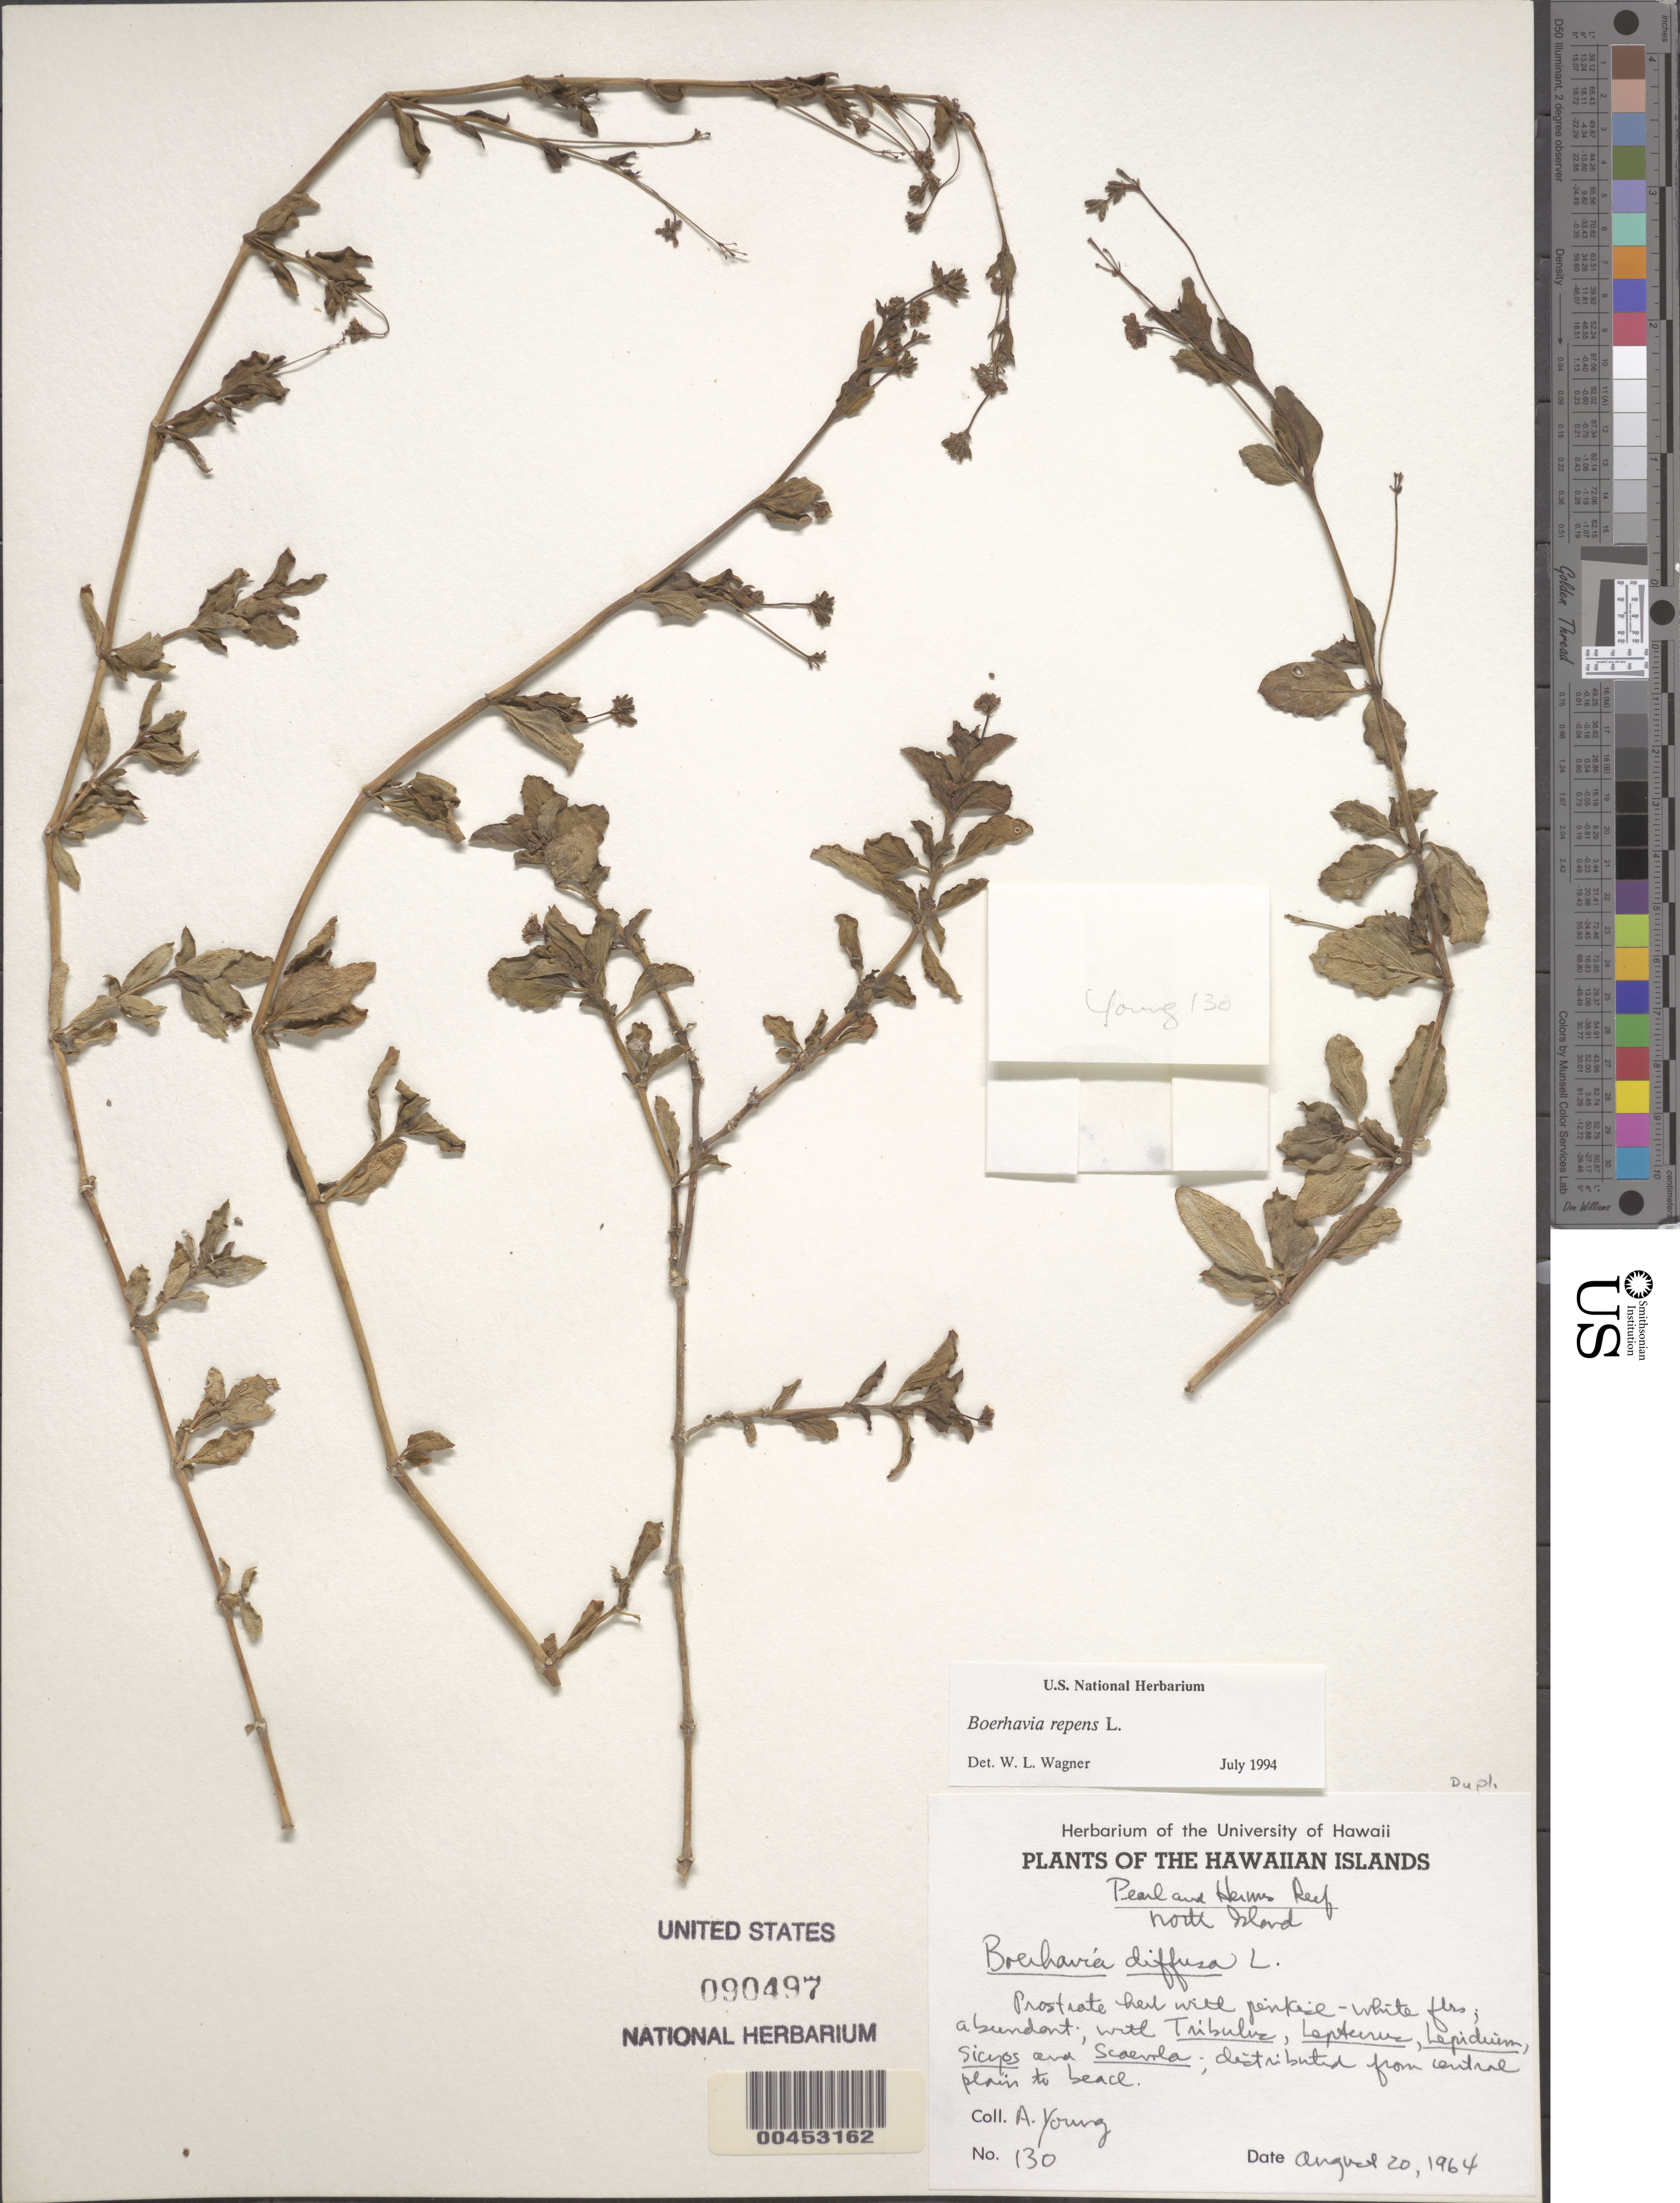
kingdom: Plantae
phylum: Tracheophyta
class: Magnoliopsida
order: Caryophyllales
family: Nyctaginaceae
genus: Boerhavia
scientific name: Boerhavia repens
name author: L.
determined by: Wagner, W. L., (BOT), Smithsonian Institution - National Museum of Natural History (UNITED STATES)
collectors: A. Young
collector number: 130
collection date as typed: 20 Aug 1964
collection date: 1964-08-20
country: United States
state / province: Hawaii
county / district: Honolulu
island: Pearl and Hermes Atoll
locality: North Islet, from central plain to beach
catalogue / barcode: US 90497